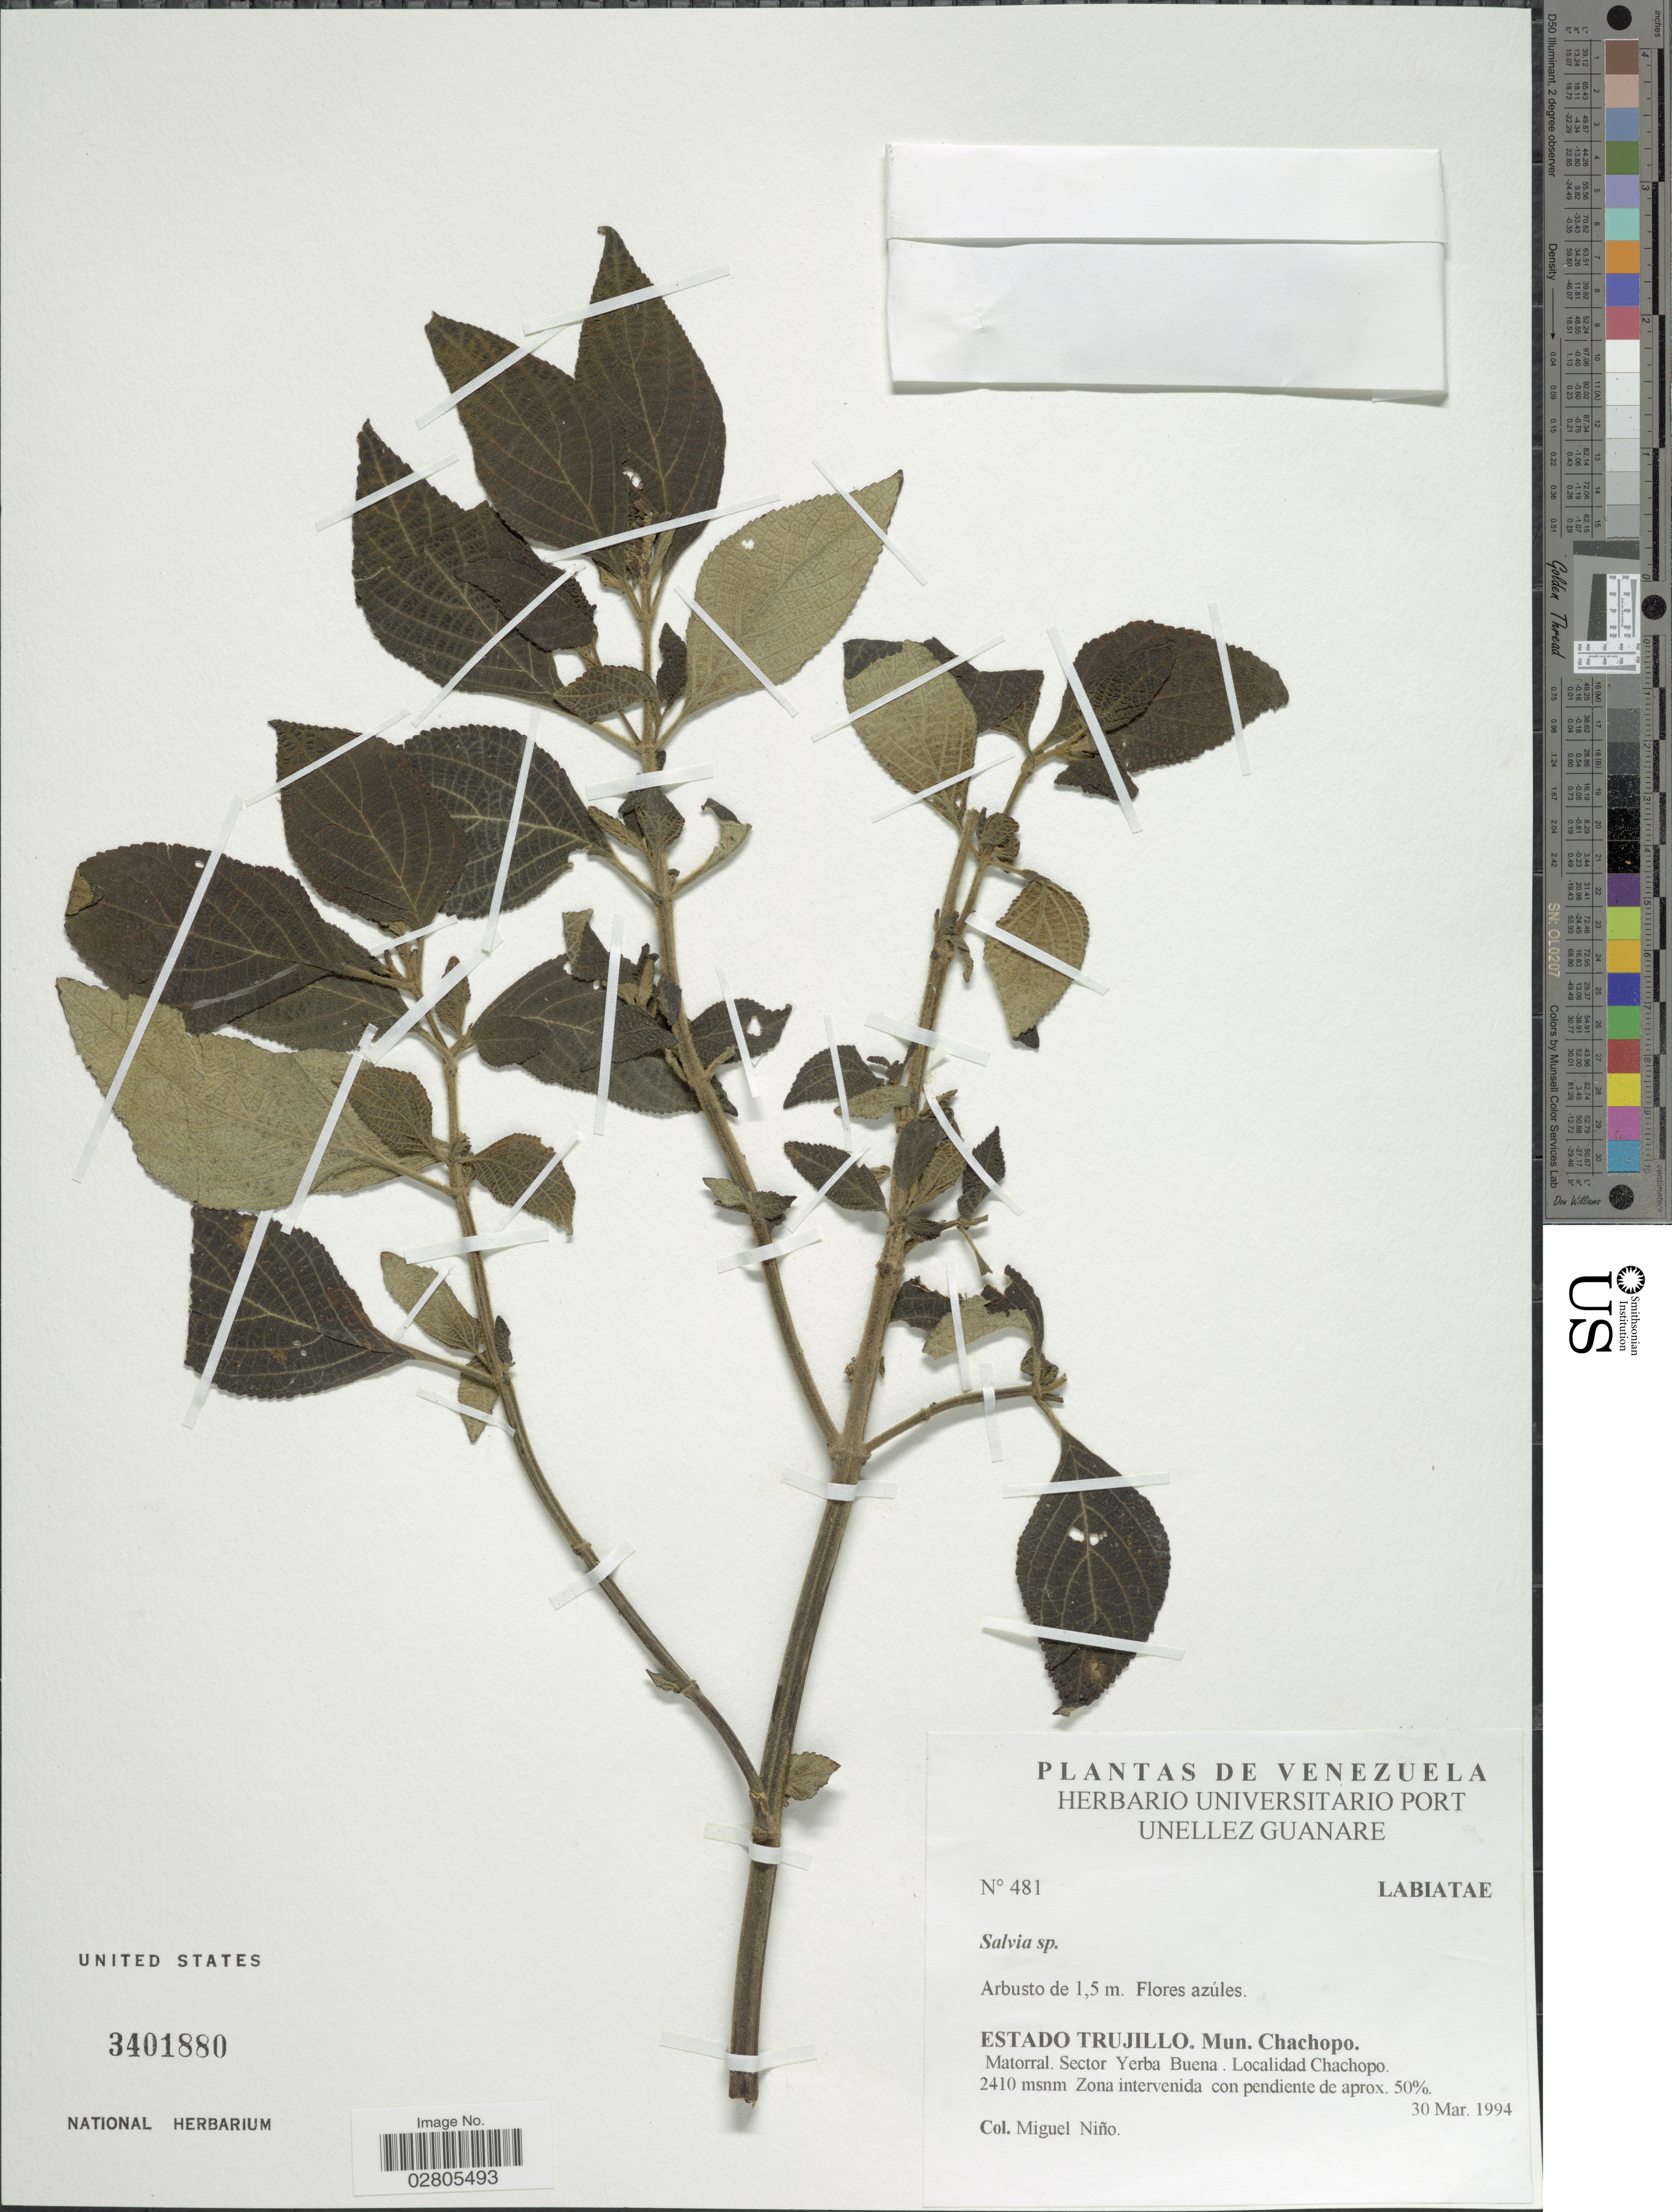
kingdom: Plantae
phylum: Tracheophyta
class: Magnoliopsida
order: Lamiales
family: Lamiaceae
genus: Salvia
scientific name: Salvia sp.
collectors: S. M. Niño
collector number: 481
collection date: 1994-03-30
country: Venezuela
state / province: Trujillo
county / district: Trujillo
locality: Sector Yerba Buena. Localidad Chachopo.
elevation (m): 2410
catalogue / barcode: US 3401880